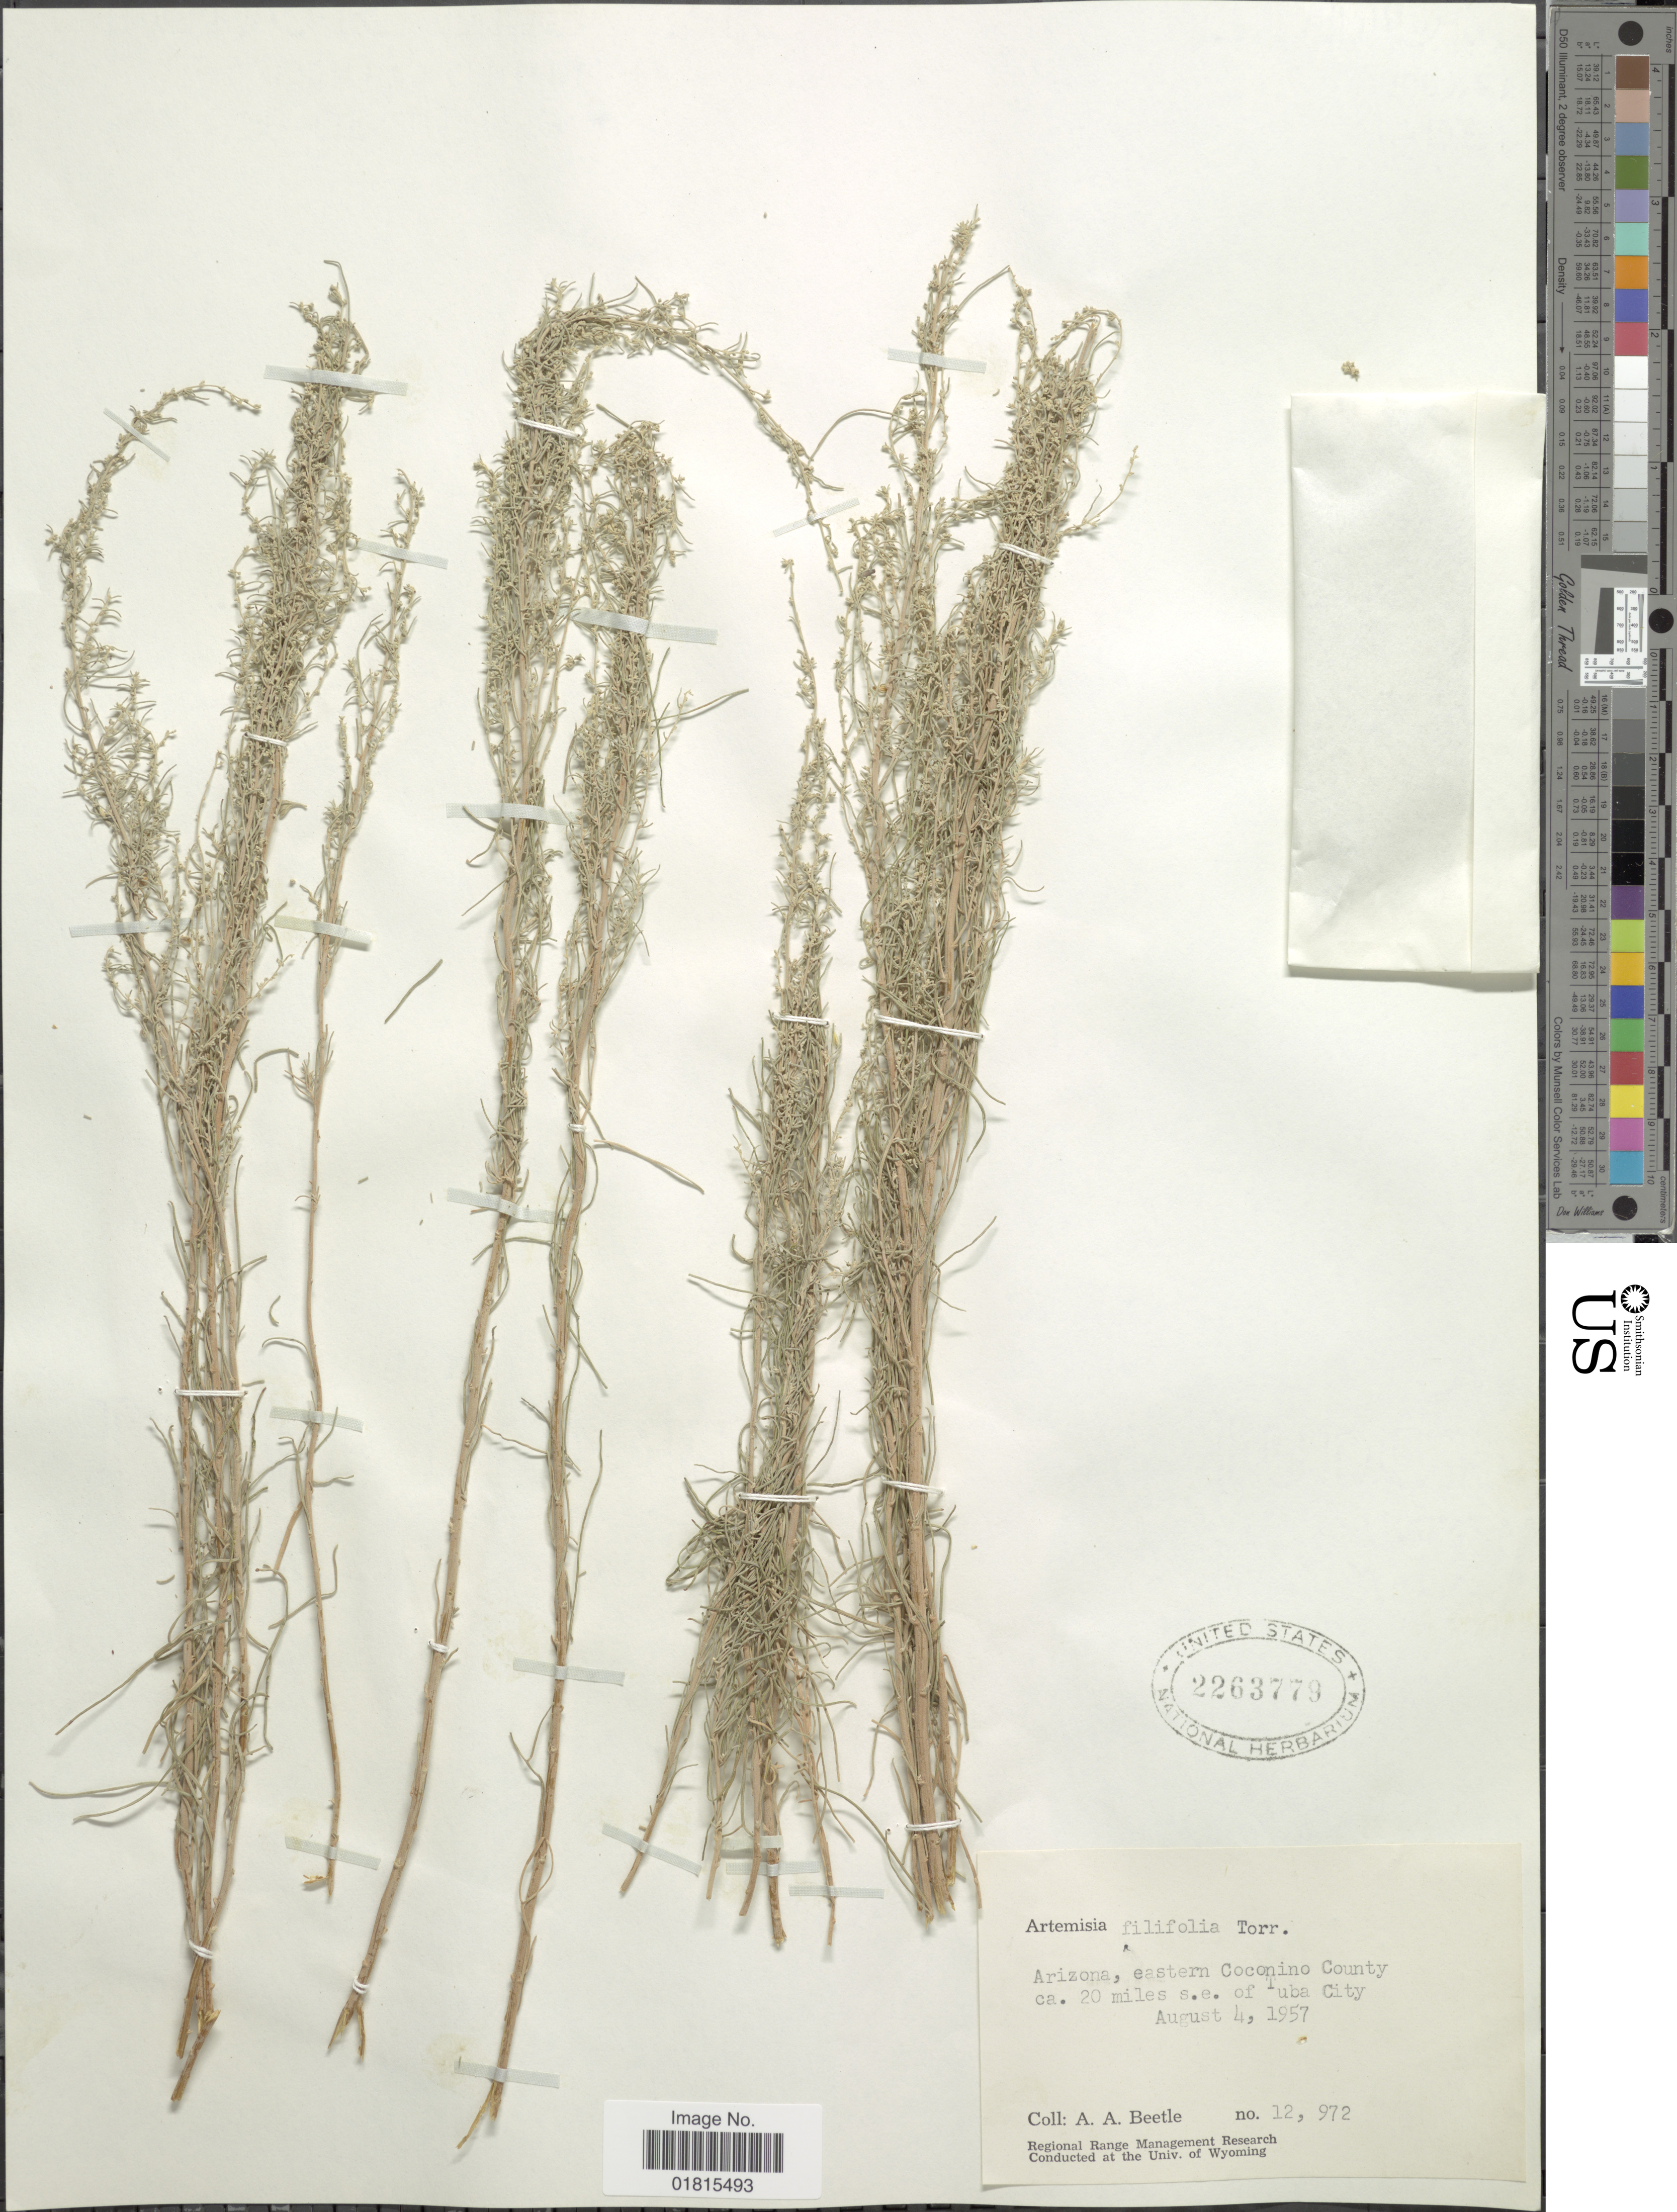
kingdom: Plantae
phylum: Tracheophyta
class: Magnoliopsida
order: Asterales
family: Asteraceae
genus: Artemisia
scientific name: Artemisia filifolia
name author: Torr.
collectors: A. A. Beetle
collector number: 12972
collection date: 1957-08-04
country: United States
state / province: Arizona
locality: Arizona, eastern Coconino County ca. 20 miles s.e. of Tuba City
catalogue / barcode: US 2263779